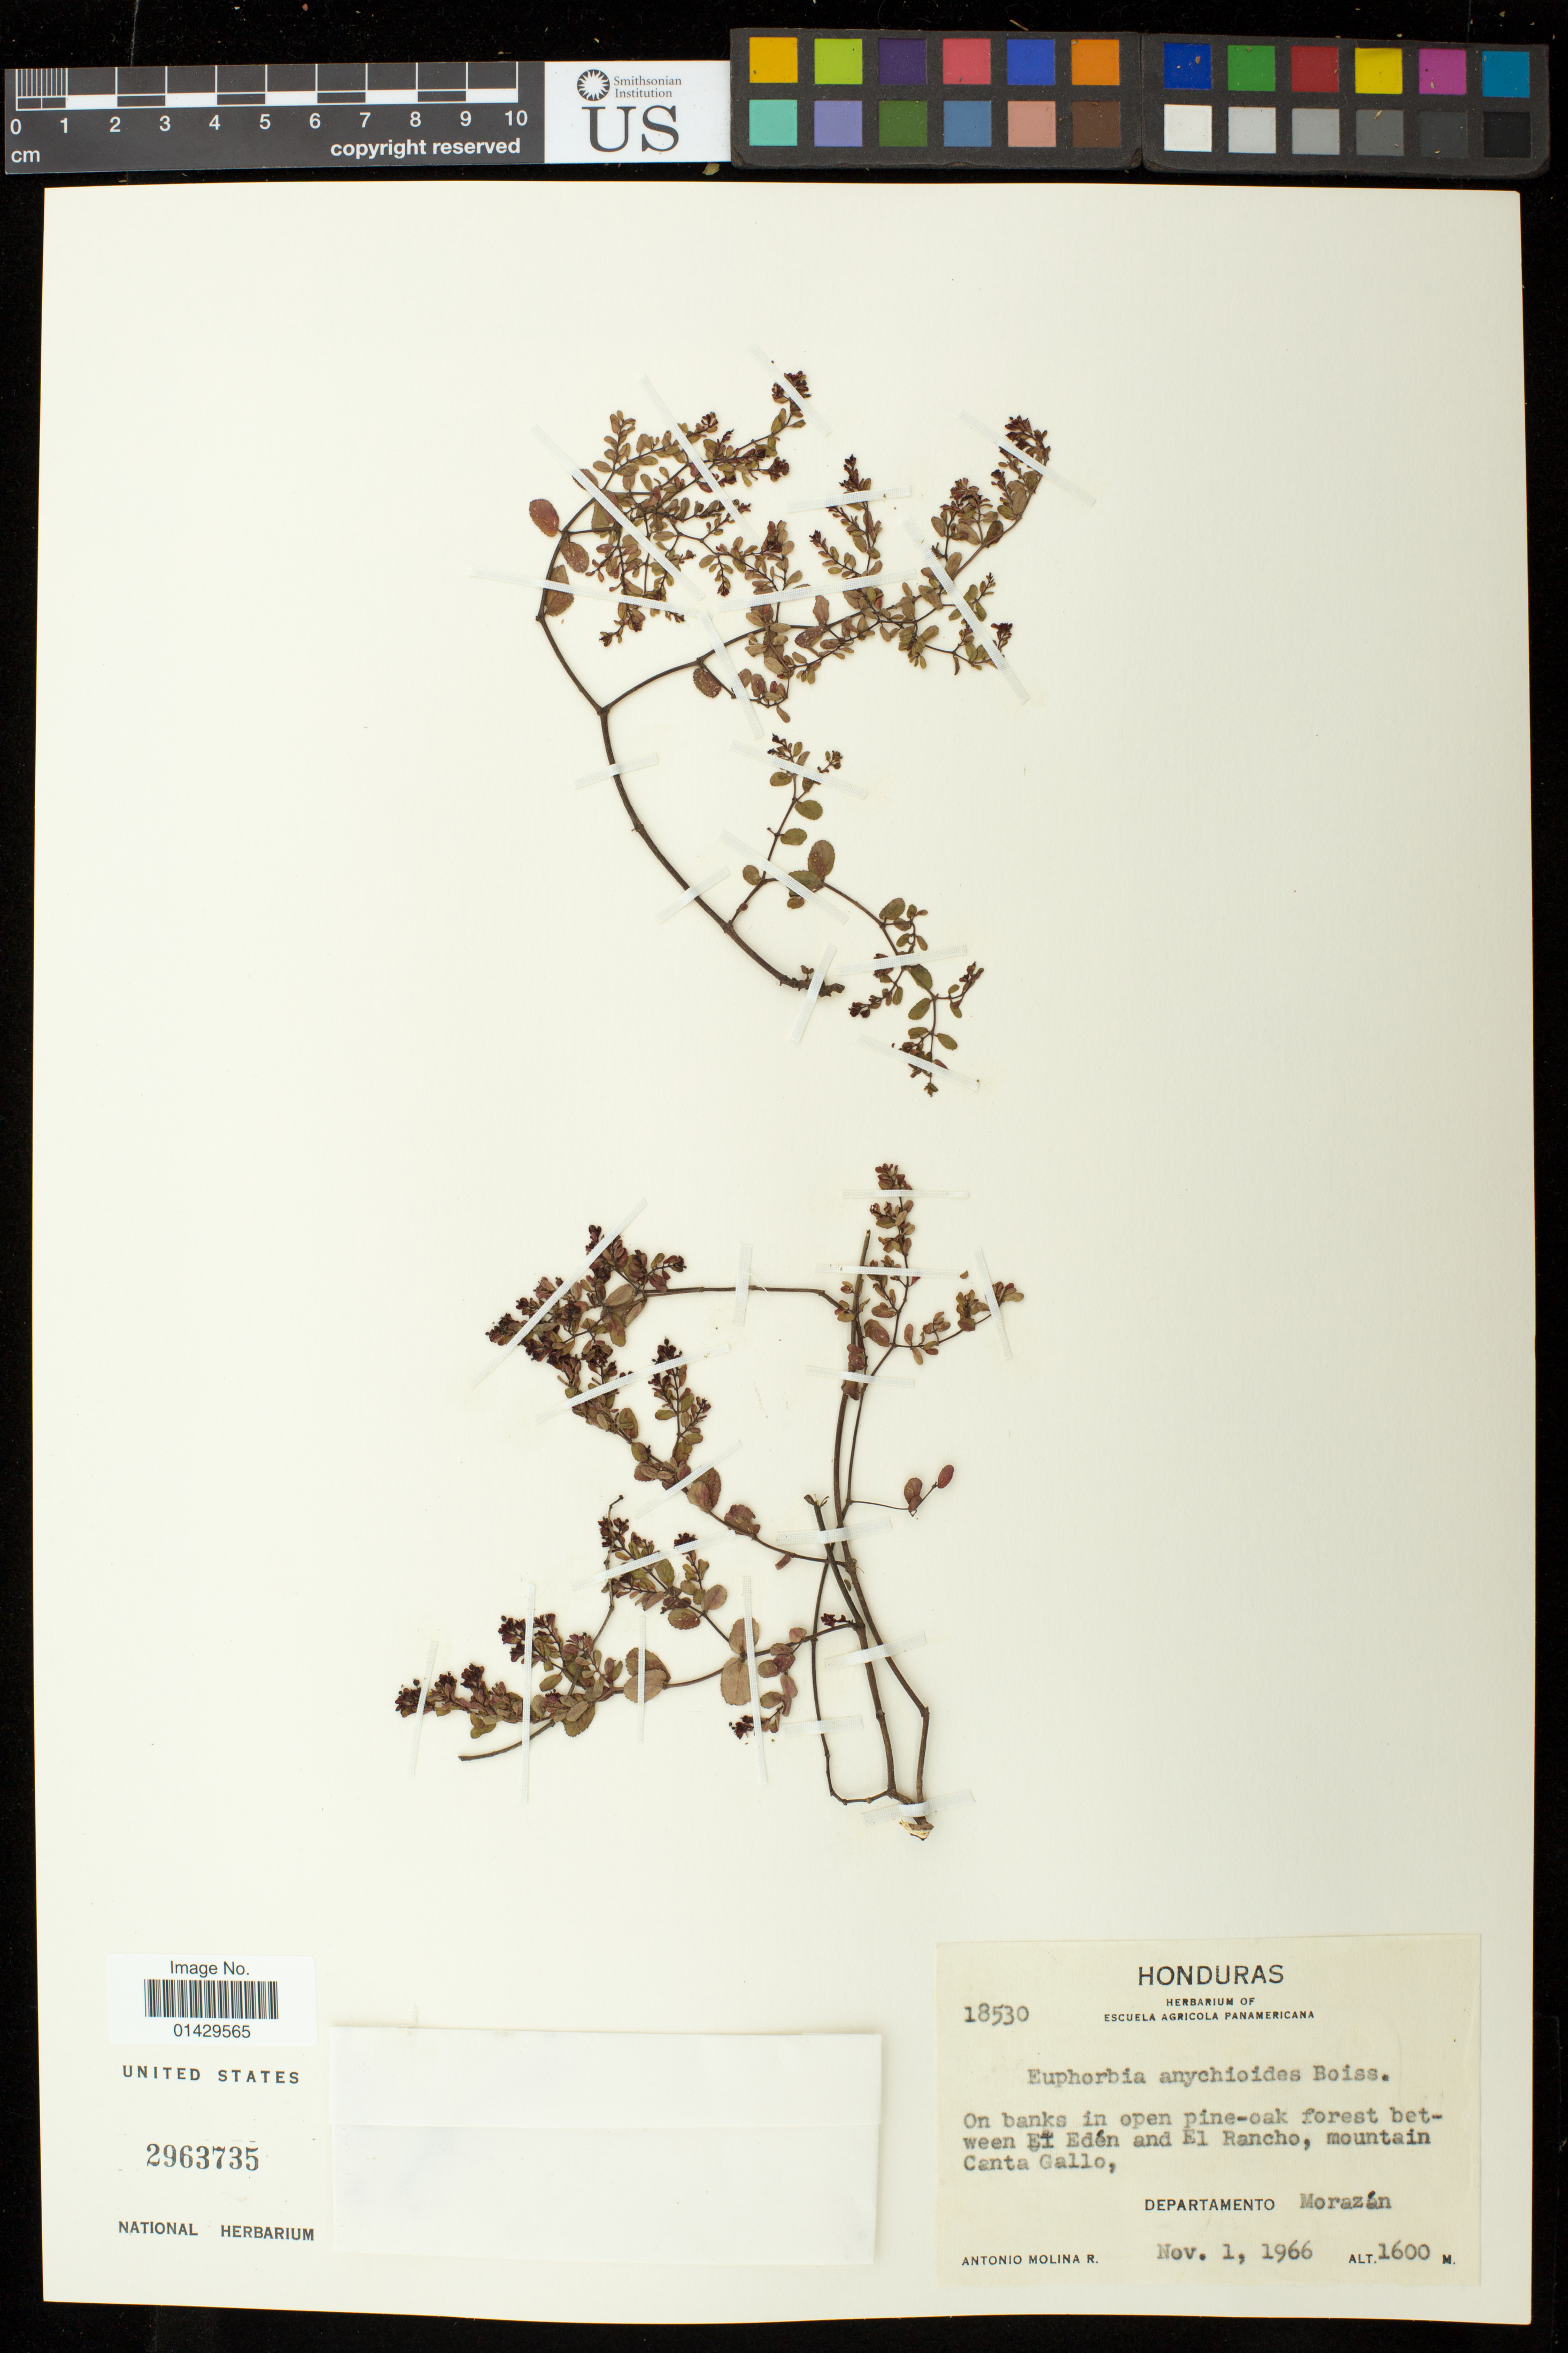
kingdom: Plantae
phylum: Tracheophyta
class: Magnoliopsida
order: Malpighiales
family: Euphorbiaceae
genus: Euphorbia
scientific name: Euphorbia anychioides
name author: Boiss.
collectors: A. Molina R.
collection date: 1966-11-01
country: Honduras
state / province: Fco. Morazán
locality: On banks in open pine-oak forest between El Eden and El Rancho, mountain Canta Gallo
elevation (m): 1600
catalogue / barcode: US 2963735